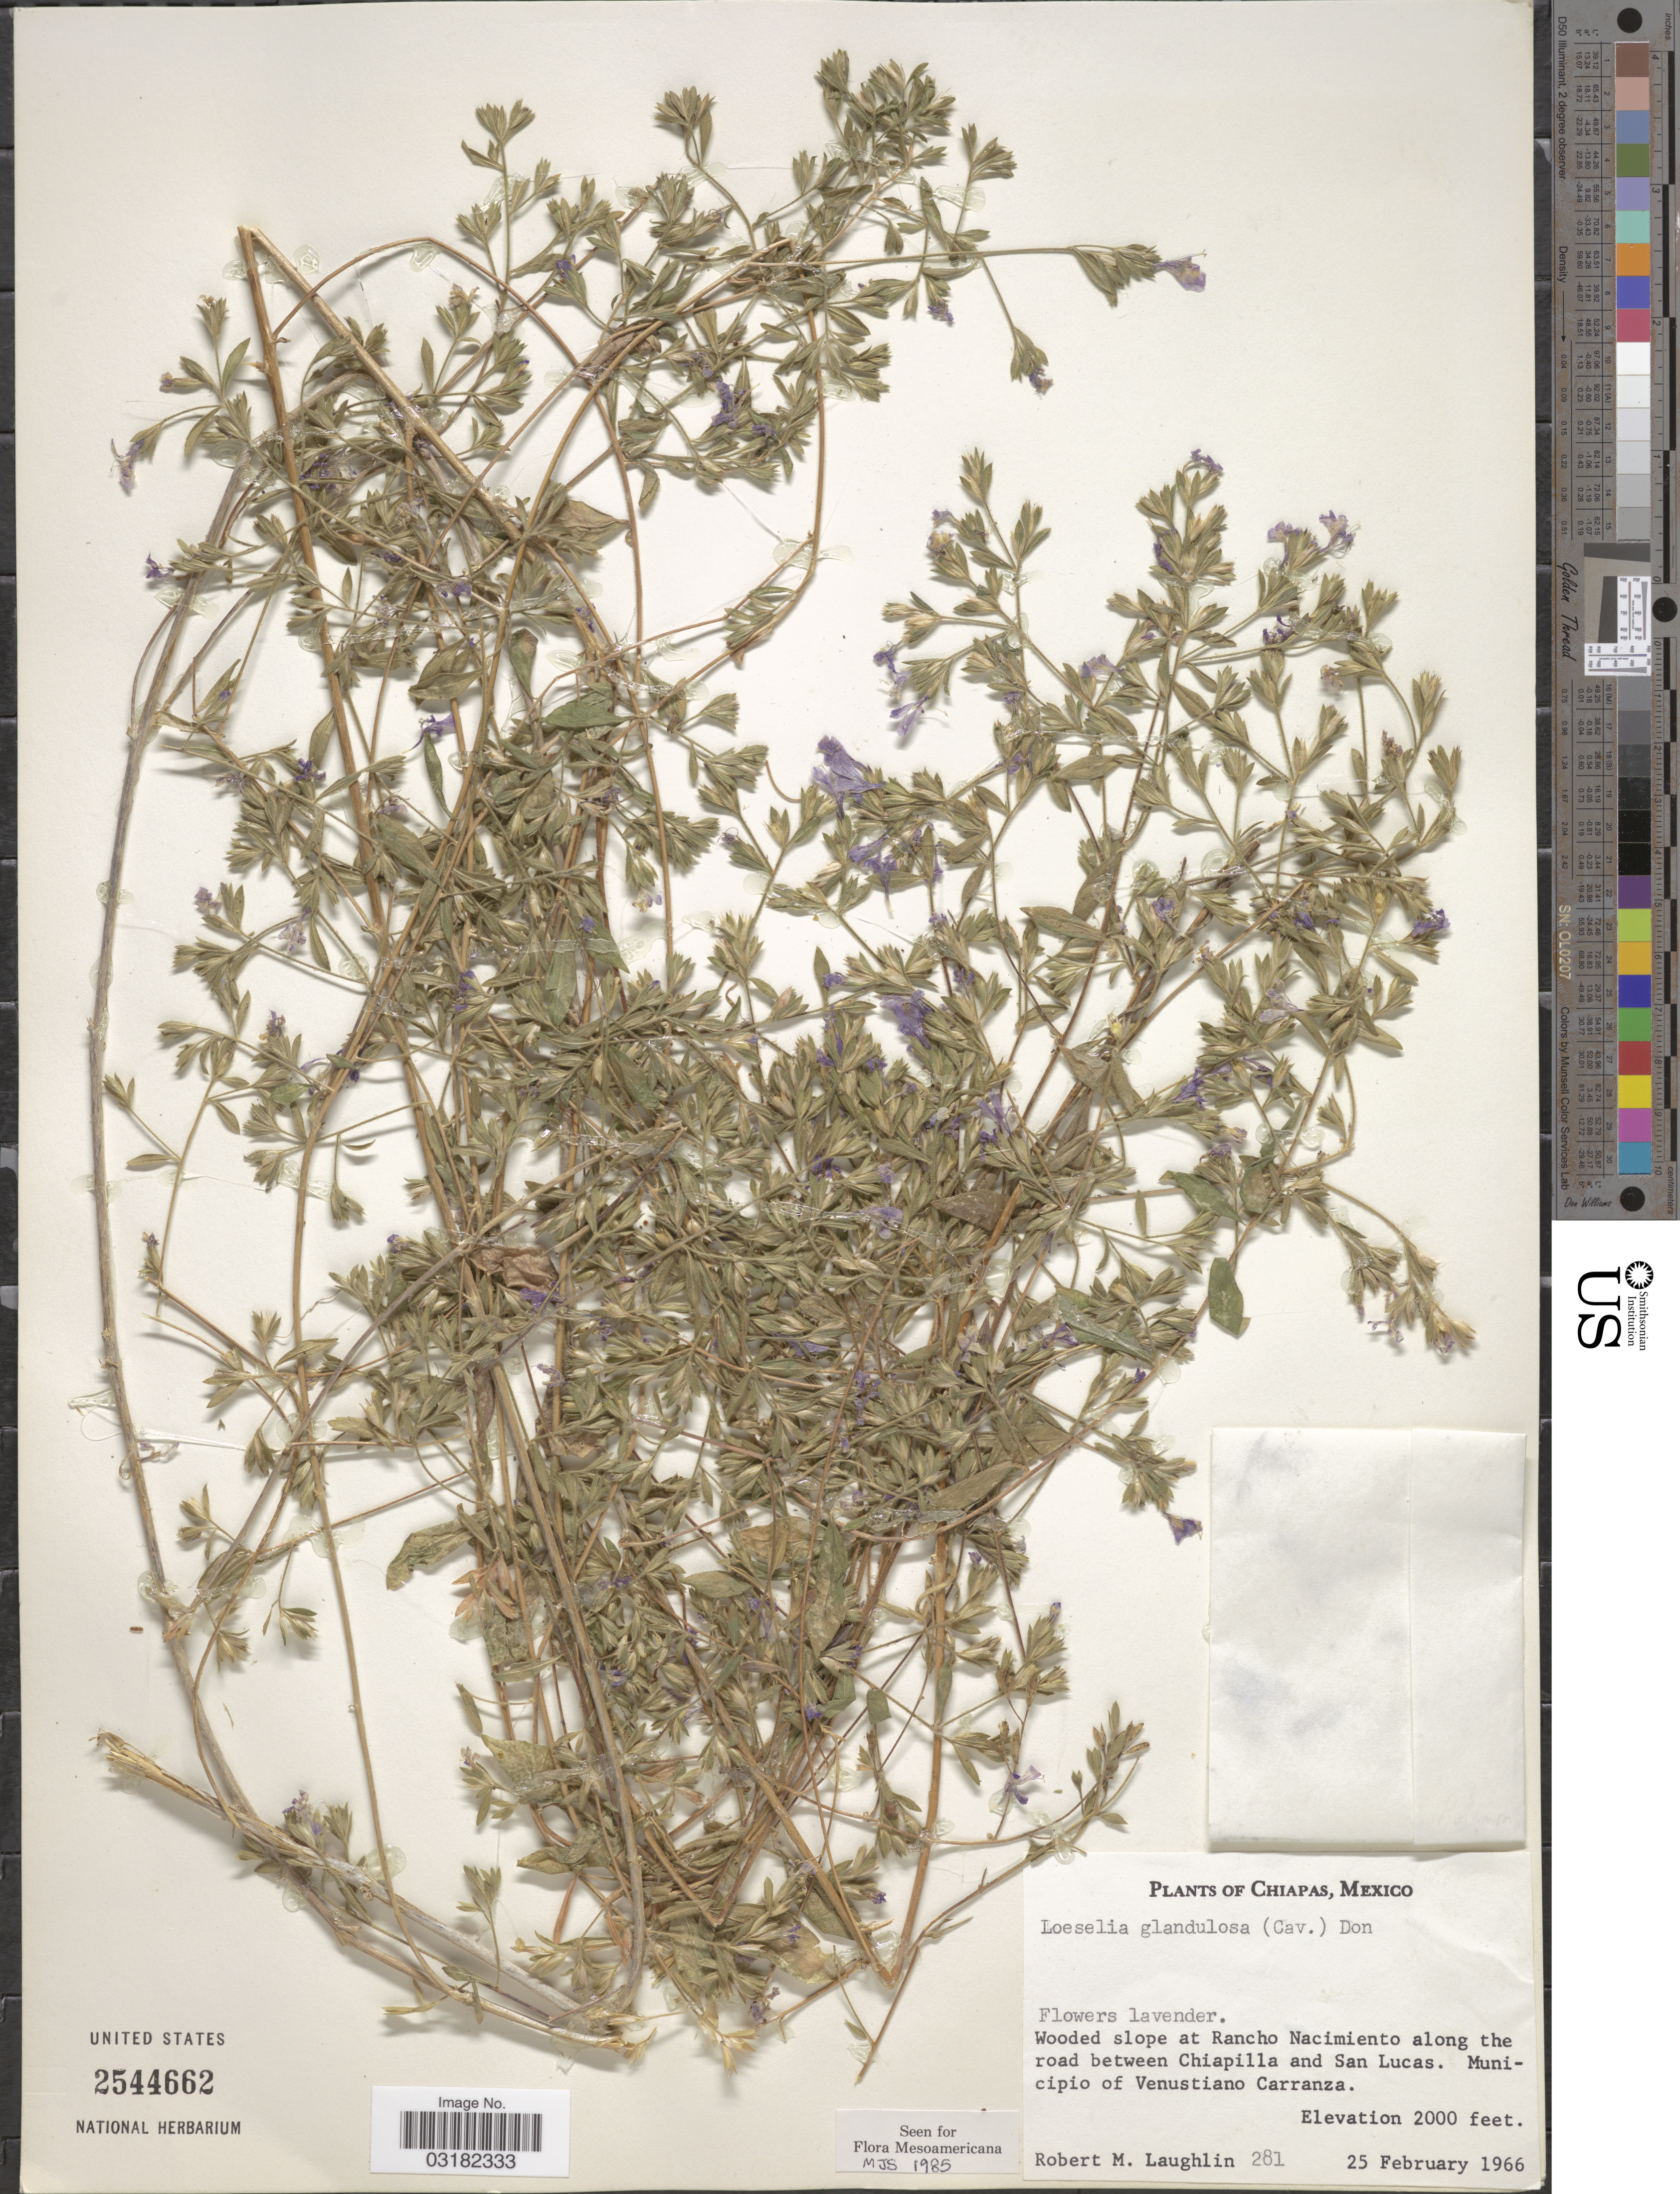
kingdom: Plantae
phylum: Tracheophyta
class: Magnoliopsida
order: Ericales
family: Polemoniaceae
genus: Loeselia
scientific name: Loeselia glandulosa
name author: (Cav.) G. Don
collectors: R. M. Laughlin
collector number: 281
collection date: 1966-02-25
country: Mexico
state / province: Chiapas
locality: Wooded slope at Rancho Nacimiento along the road between Chiapilla and San Lucas. Municipio of Venustiano Carranza.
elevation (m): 610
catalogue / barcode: US 2544662